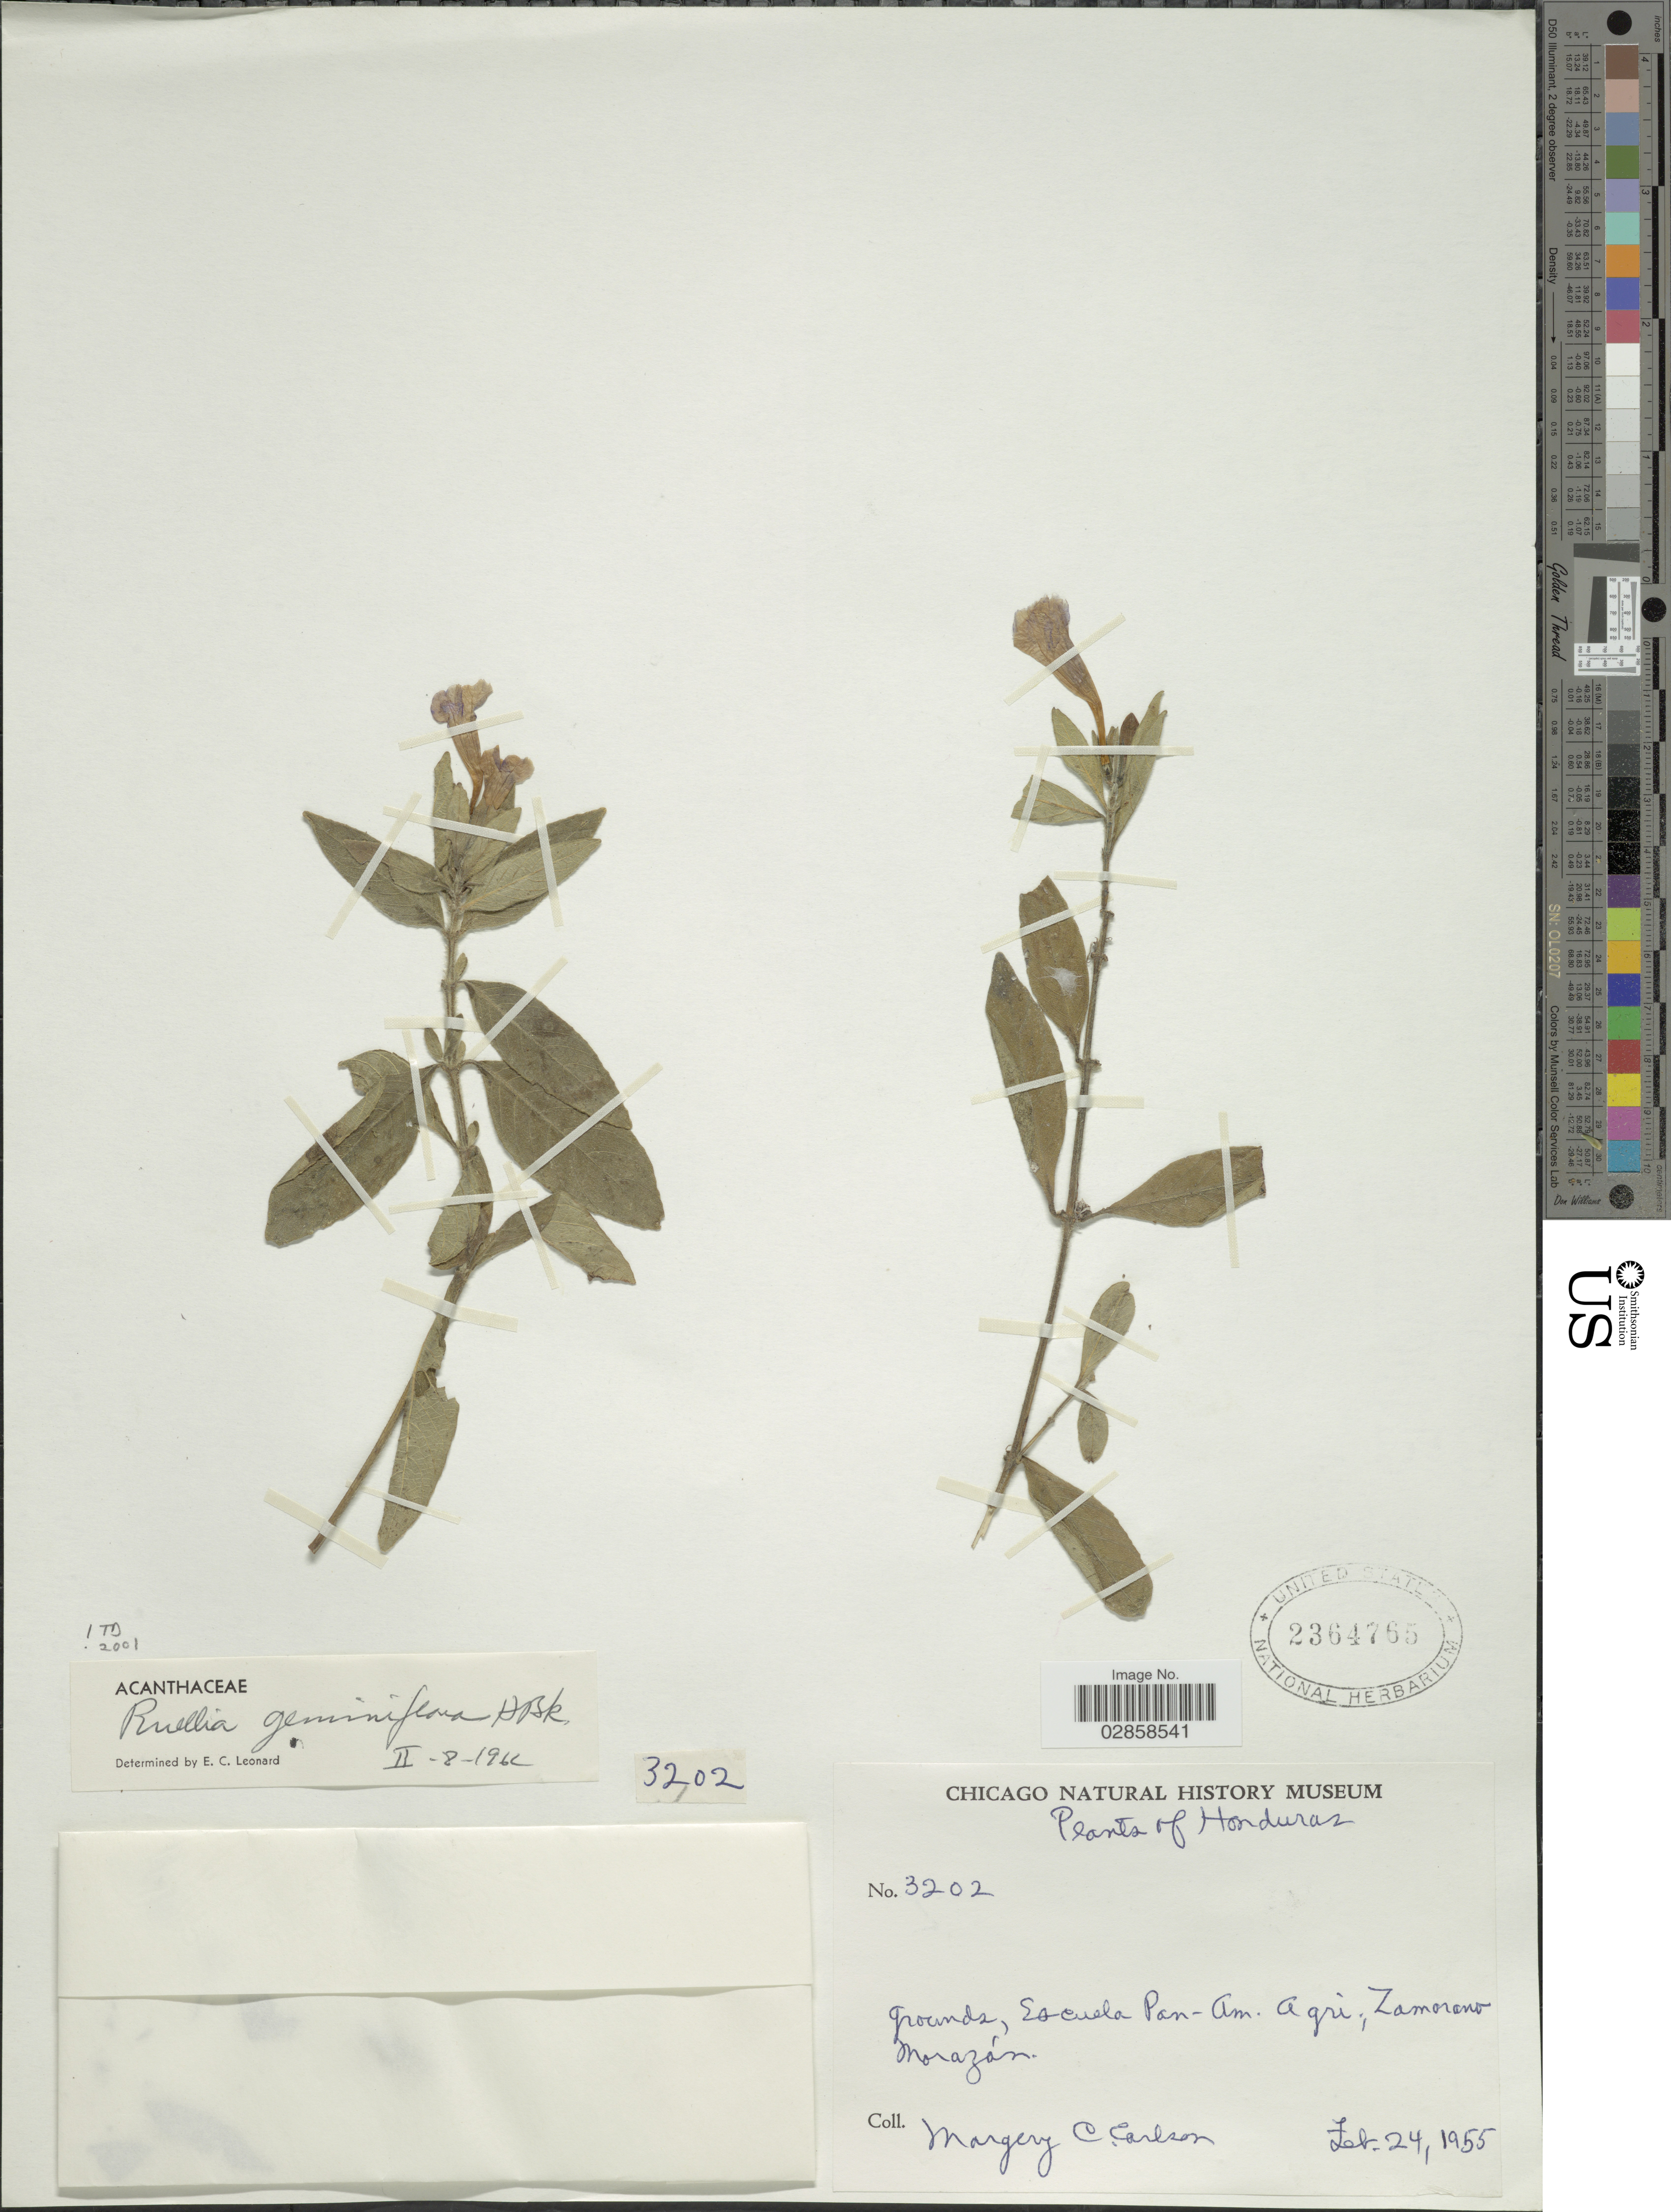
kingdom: Plantae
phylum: Tracheophyta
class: Magnoliopsida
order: Lamiales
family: Acanthaceae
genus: Ruellia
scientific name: Ruellia geminiflora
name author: Kunth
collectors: M. C. Carlson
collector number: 3202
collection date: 1955-02-24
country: Honduras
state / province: Fco. Morazán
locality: Grounds, Escuela Pam-Am. Agri., Zamorano Morazán.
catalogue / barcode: US 2364765